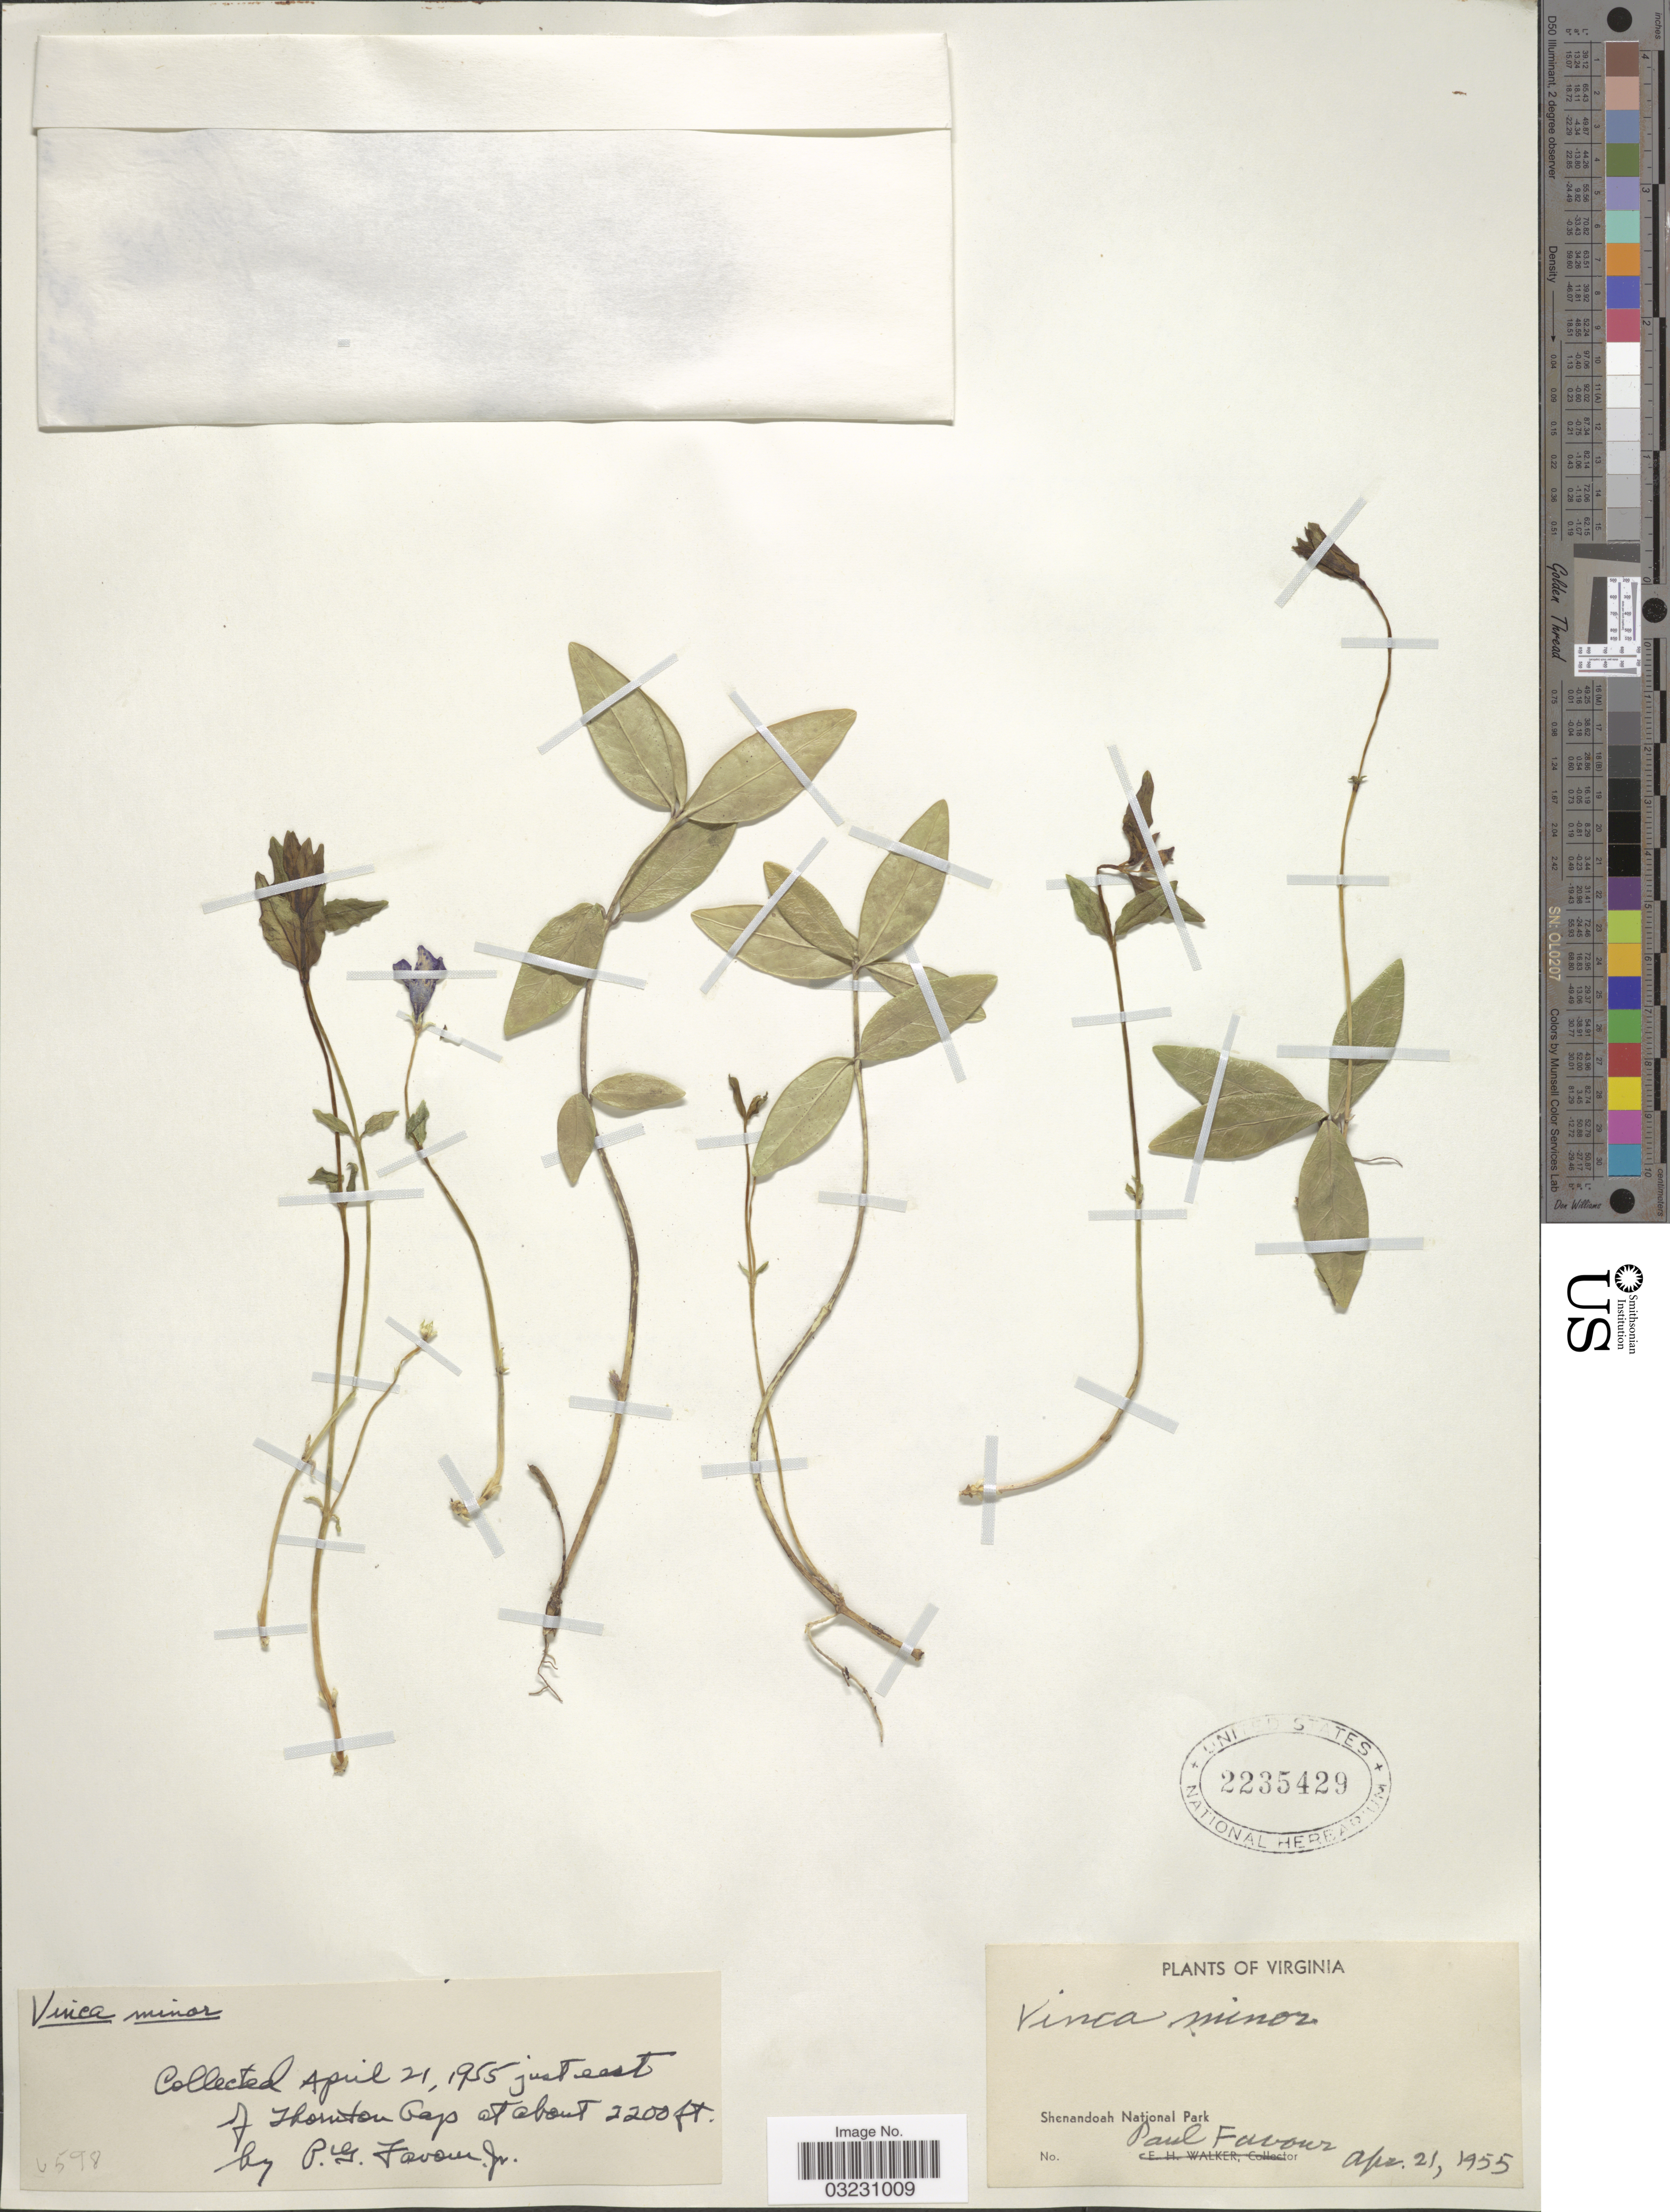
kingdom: Plantae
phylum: Tracheophyta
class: Magnoliopsida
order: Gentianales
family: Apocynaceae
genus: Vinca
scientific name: Vinca minor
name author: L.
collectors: P. Favour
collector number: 6598*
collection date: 1955-04-21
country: United States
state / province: Virginia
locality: Just east of Thornton Gap. Shenandoah National Park.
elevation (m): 671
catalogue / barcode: US 2235429